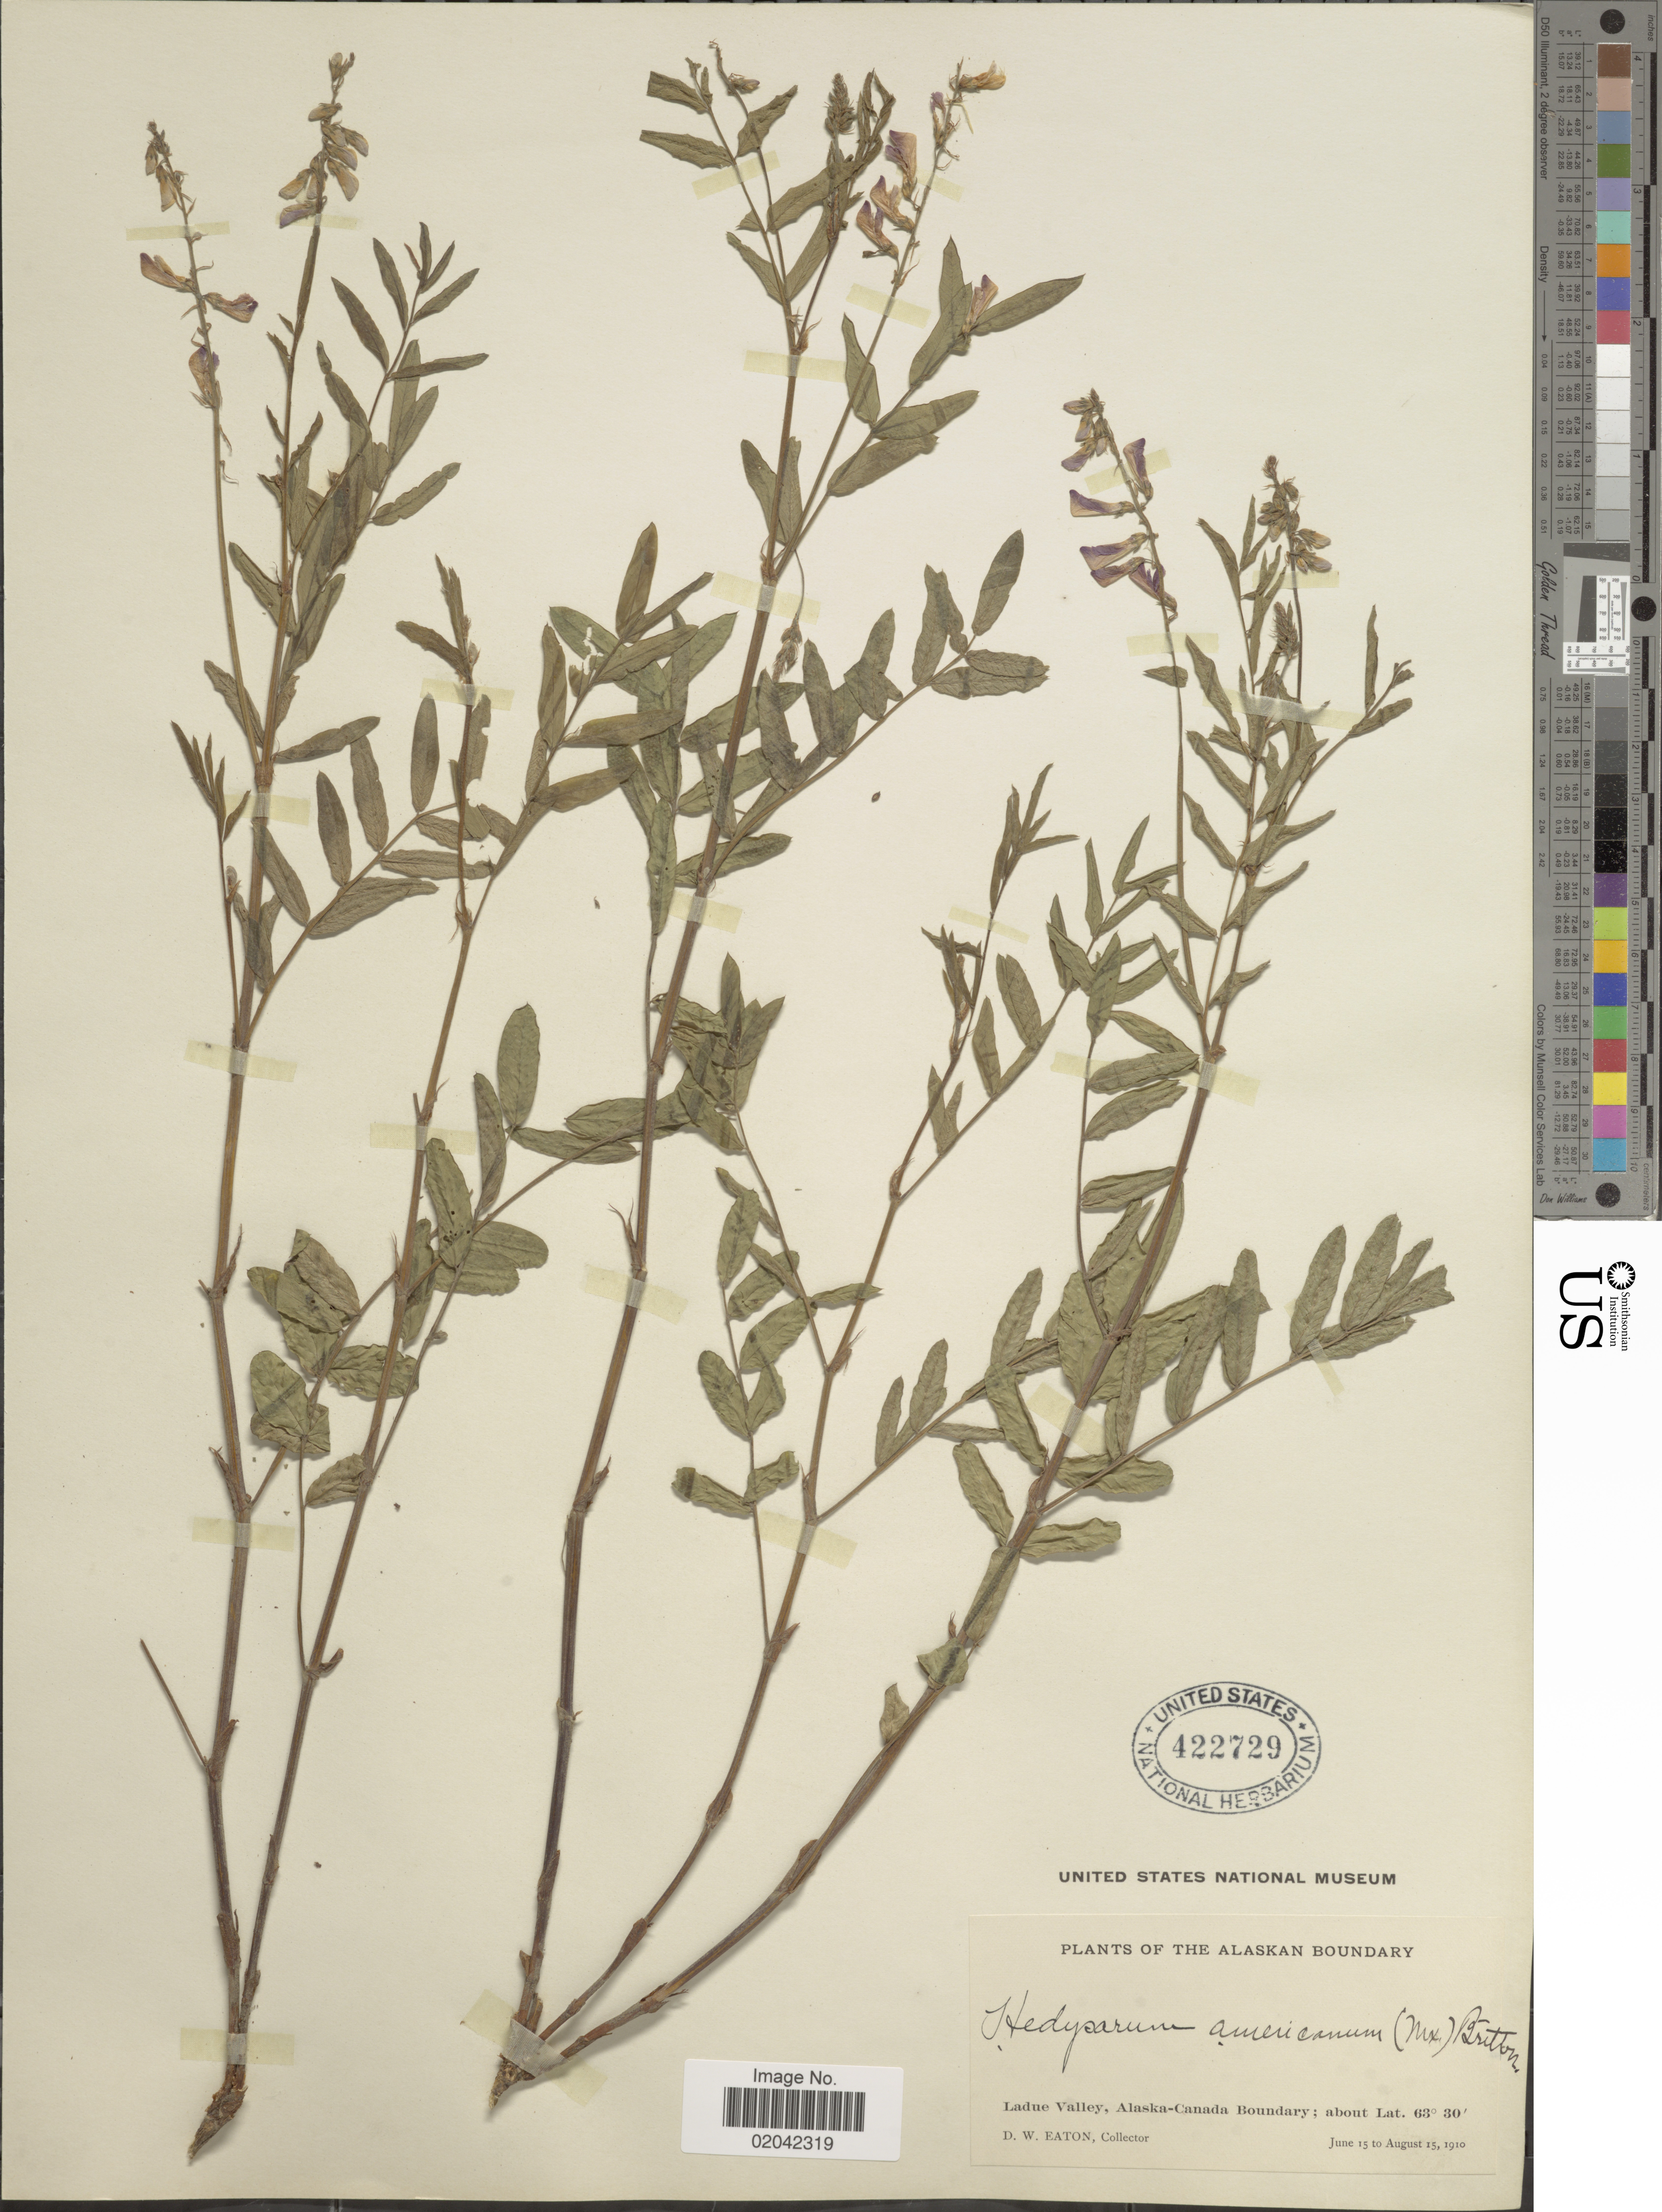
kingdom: Plantae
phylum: Tracheophyta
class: Magnoliopsida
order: Fabales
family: Fabaceae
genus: Hedysarum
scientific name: Hedysarum alpinum var. americanum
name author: Michx. ex Pursh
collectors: D. Eaton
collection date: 1910-06-15/1910-08-15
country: United States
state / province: Alaska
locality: Alaskan Boundary, Ladue Valley, Alaska-Canada Boundary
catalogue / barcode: US 422729